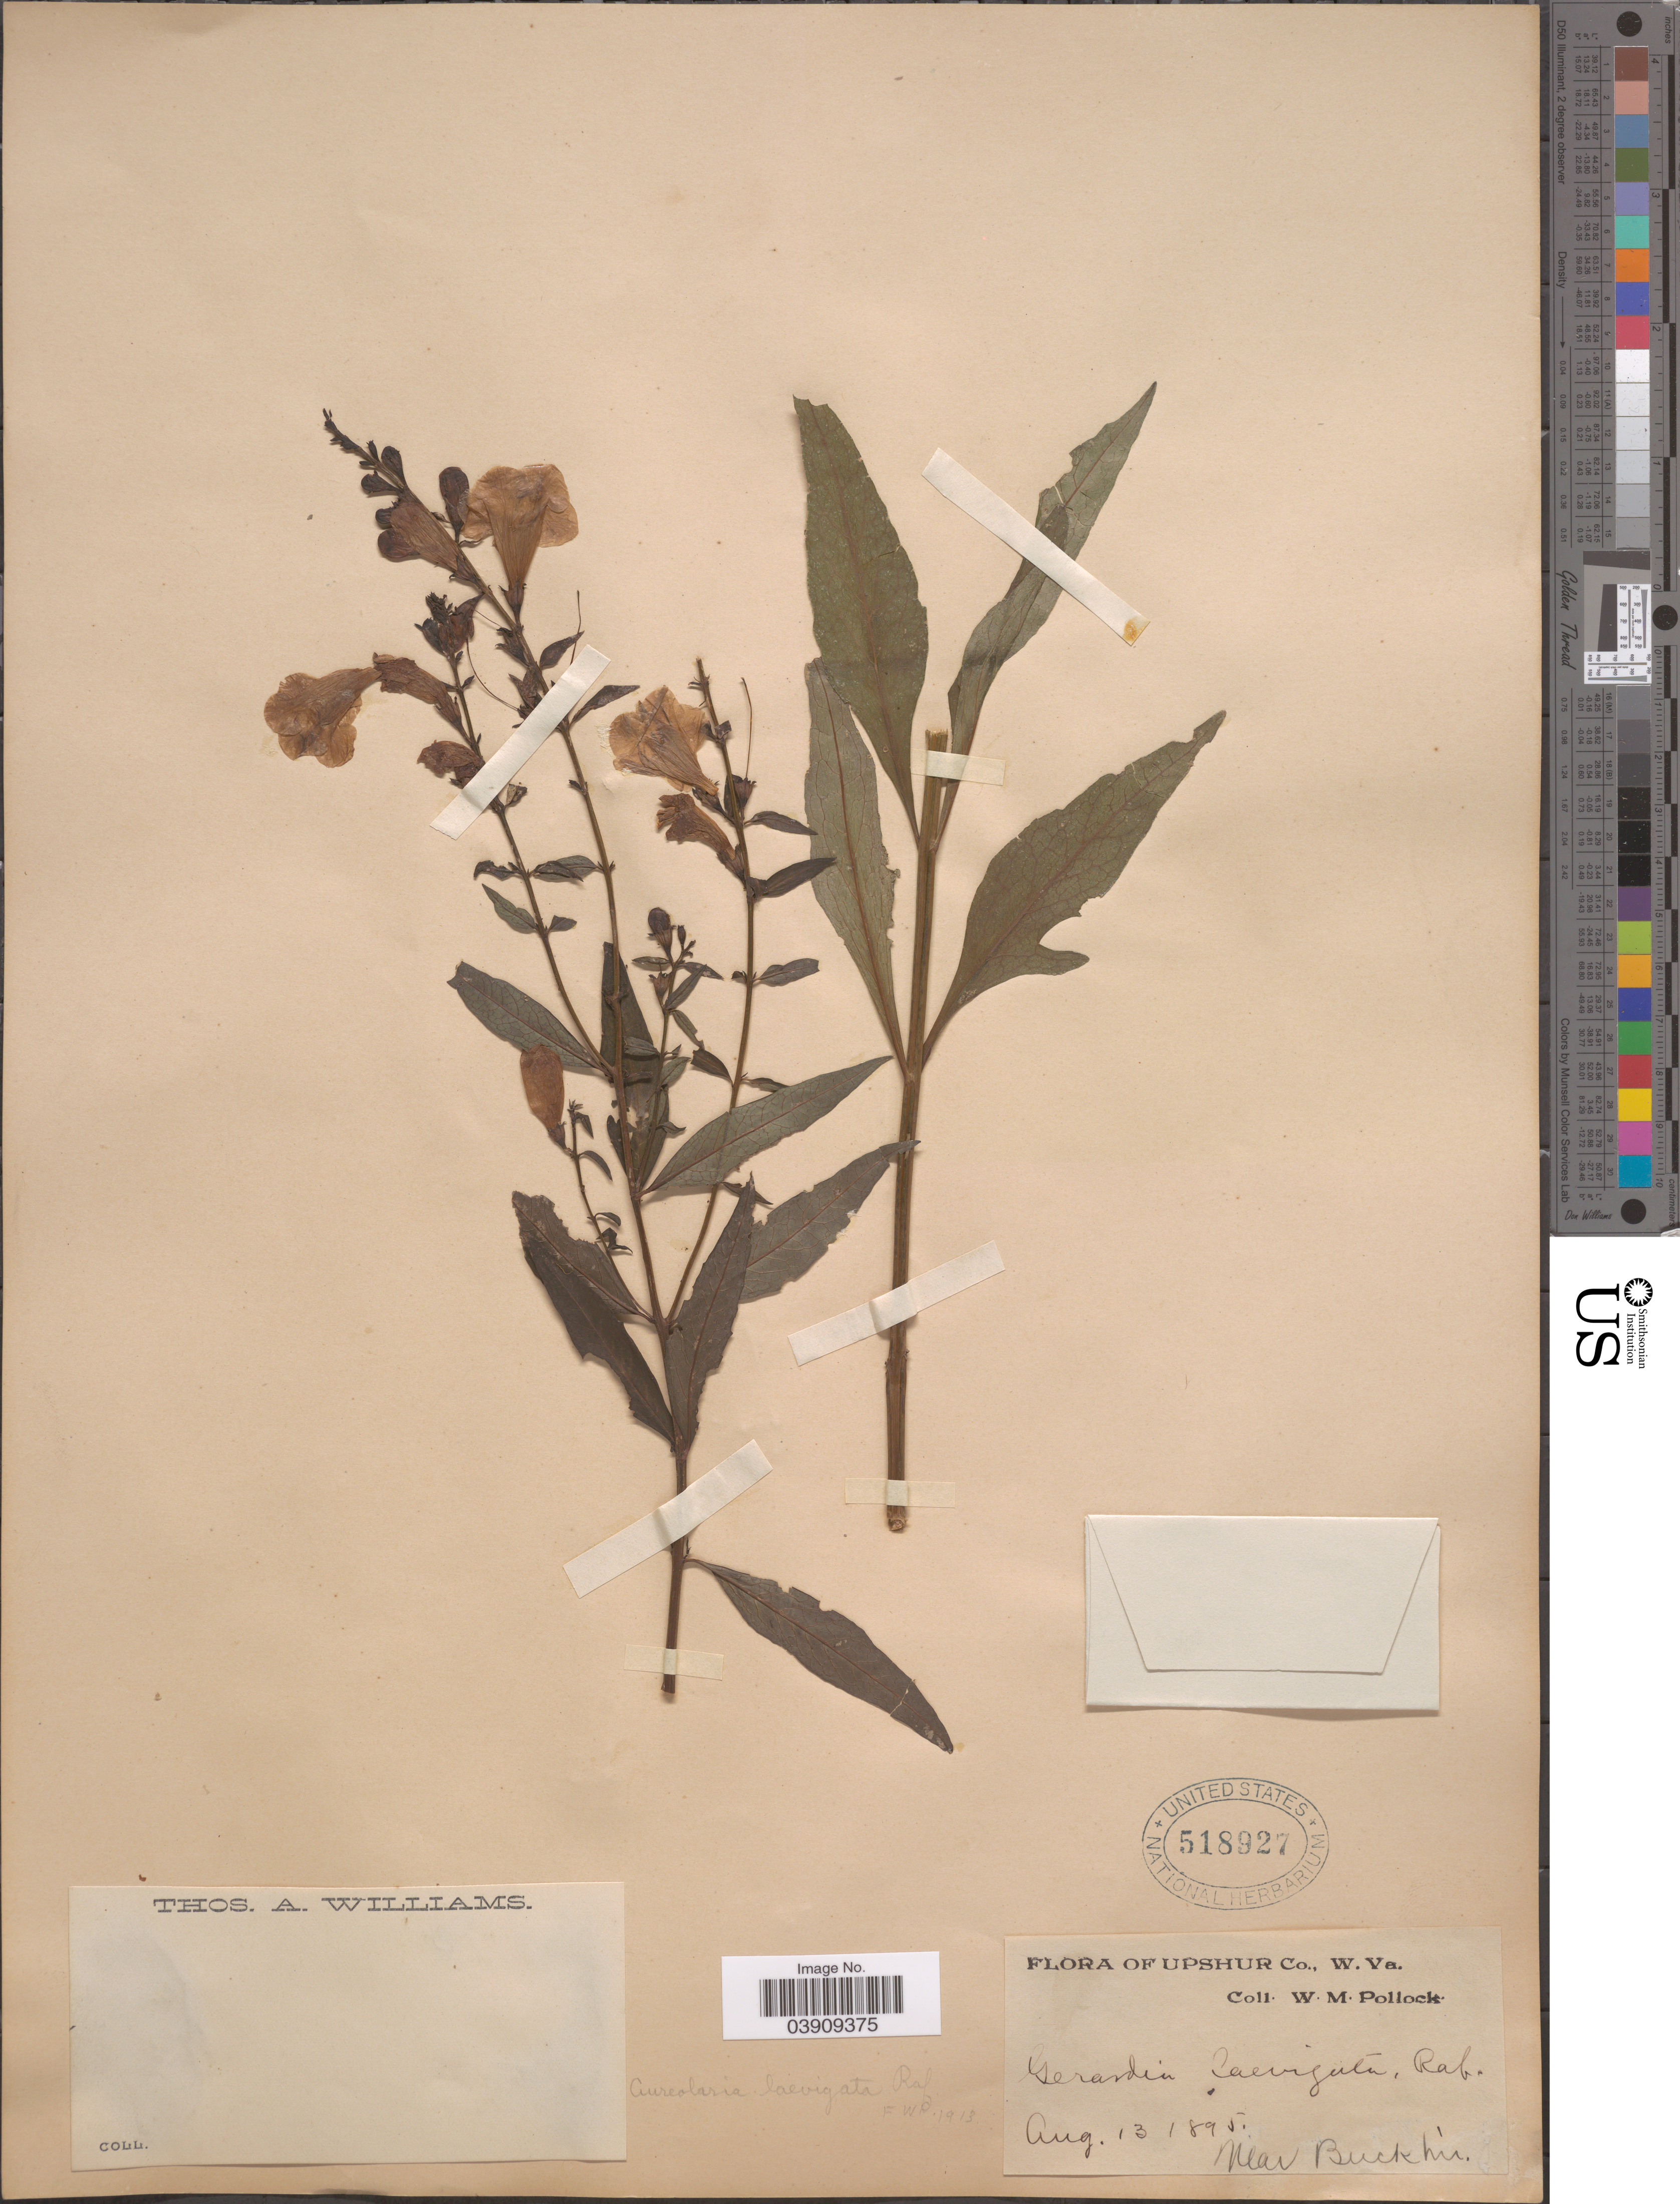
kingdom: Plantae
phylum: Tracheophyta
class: Magnoliopsida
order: Lamiales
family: Orobanchaceae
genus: Aureolaria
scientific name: Aureolaria laevigata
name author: (Raf.) Raf.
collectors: W. M. Pollock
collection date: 1895-08-13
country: United States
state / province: West Virginia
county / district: Upshur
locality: Near Bucklin.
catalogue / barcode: US 518927